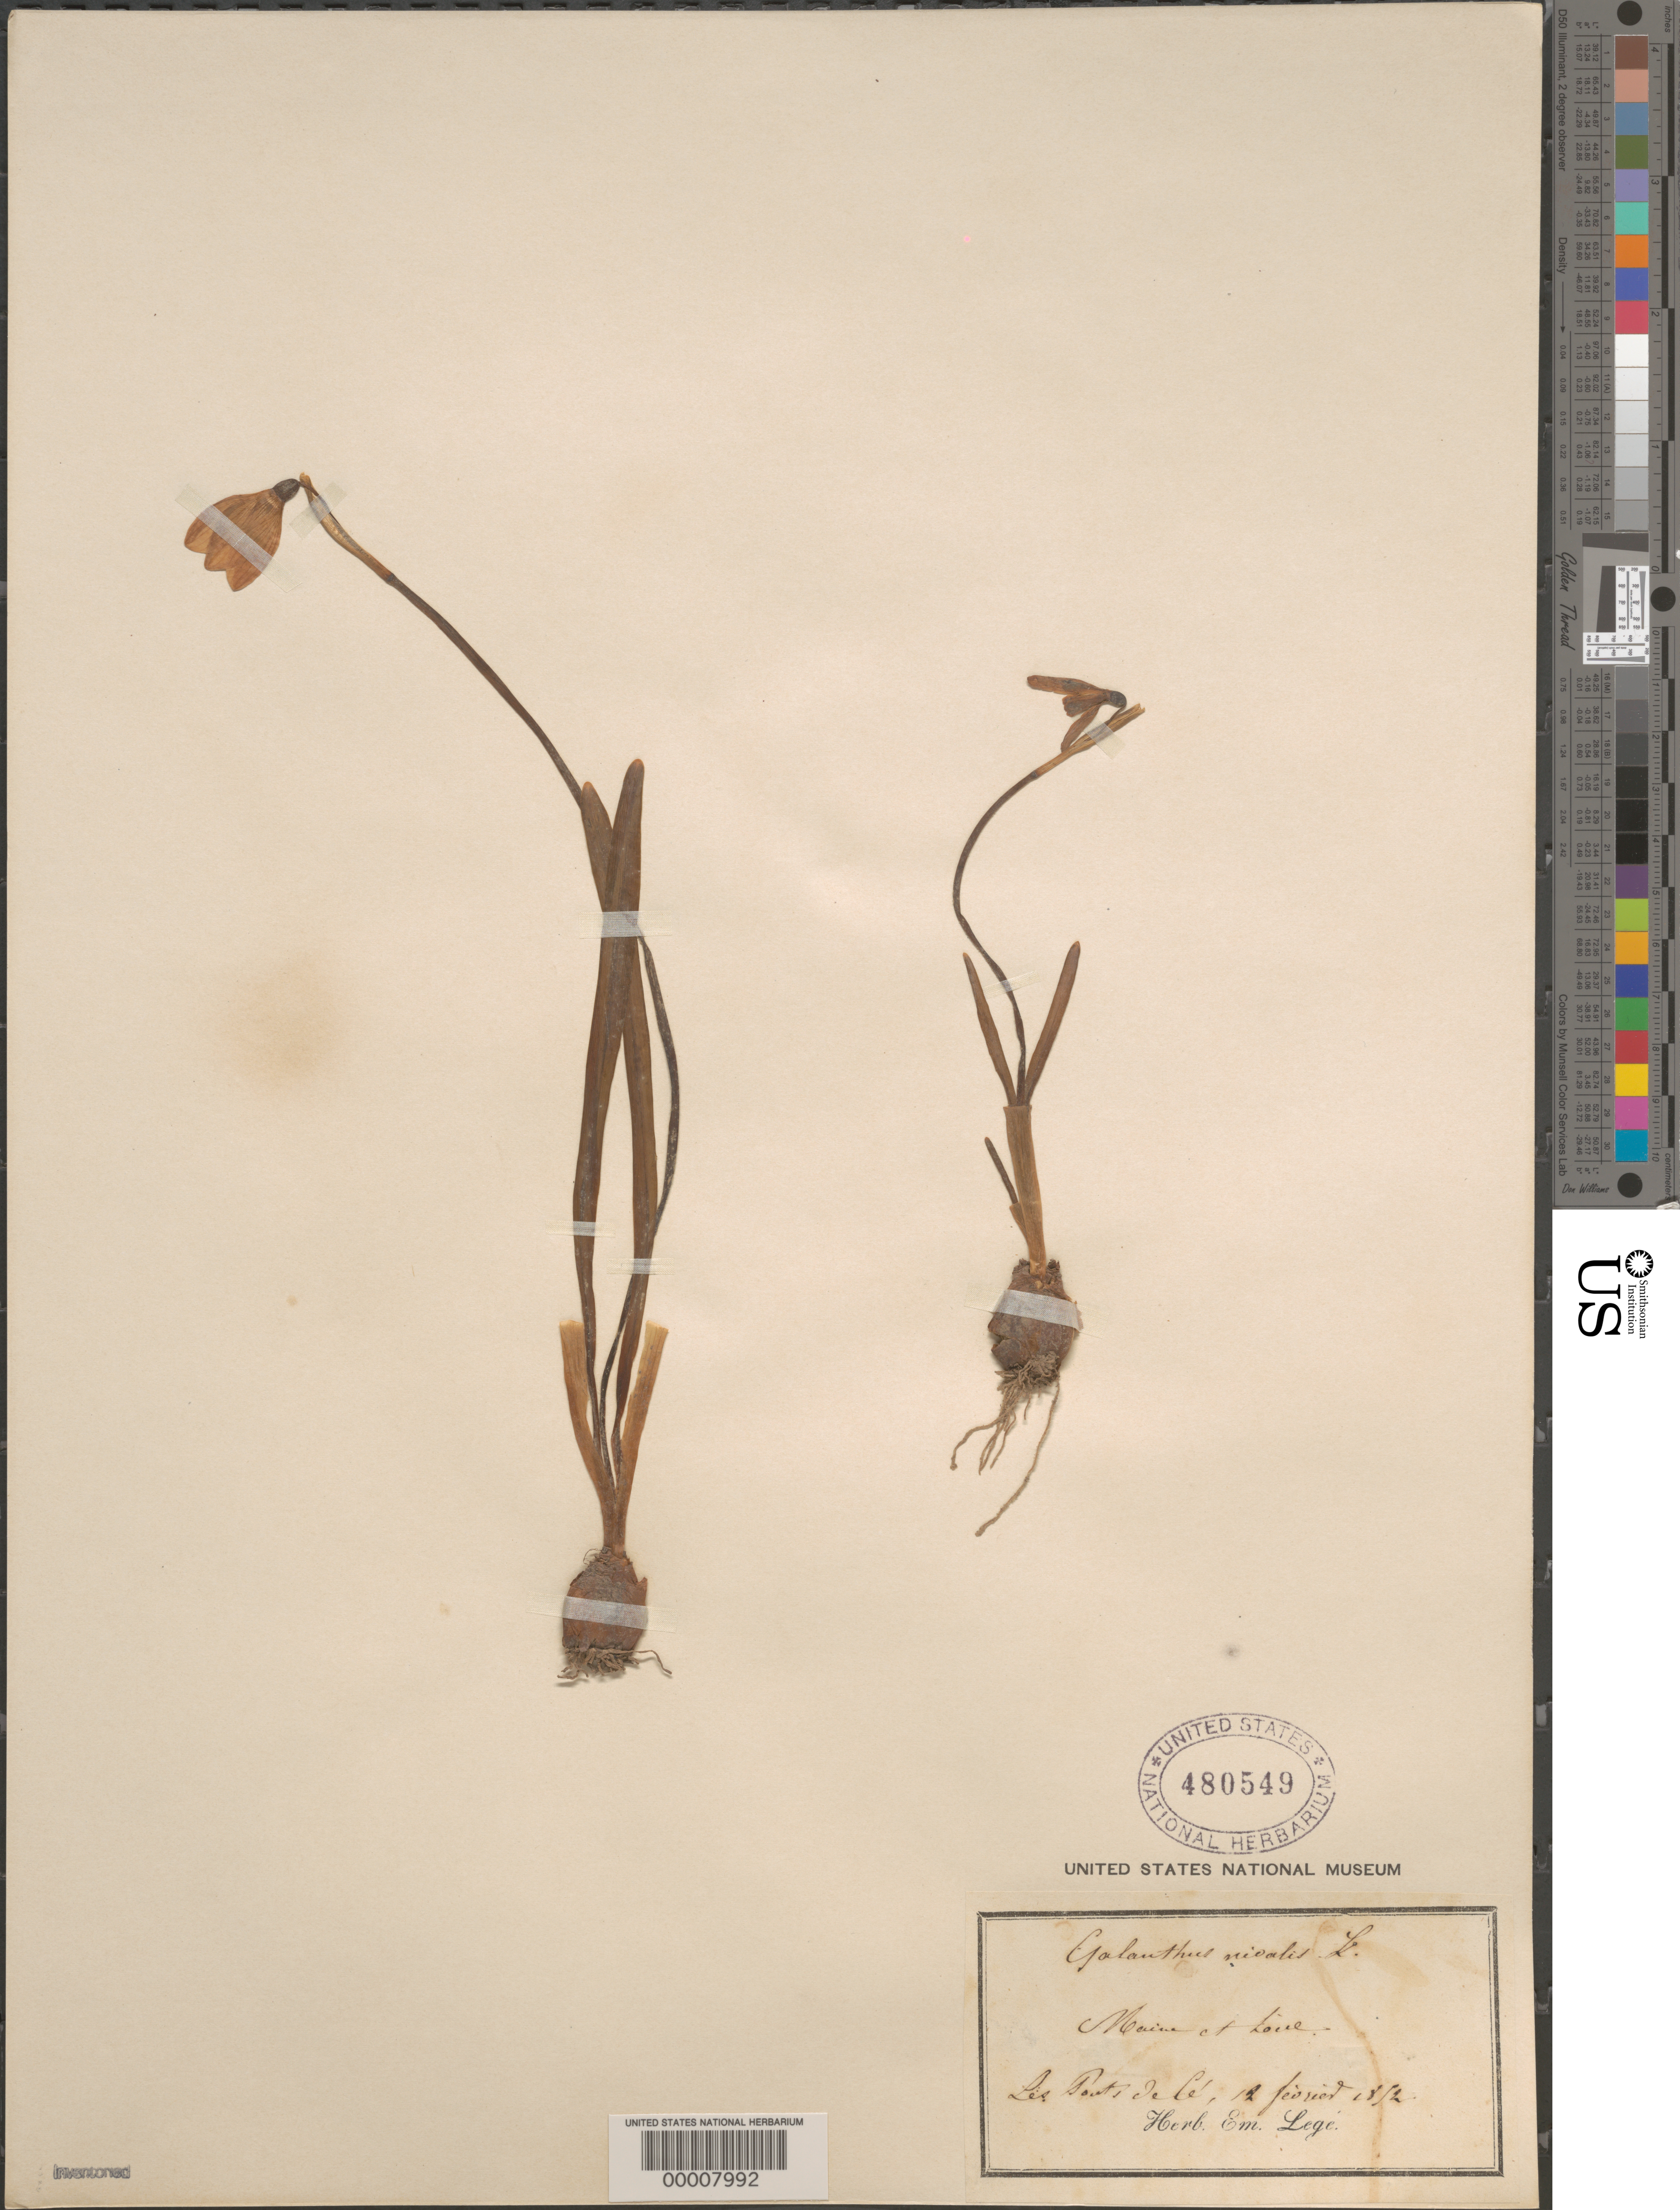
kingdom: Plantae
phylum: Tracheophyta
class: Liliopsida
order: Asparagales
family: Amaryllidaceae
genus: Galanthus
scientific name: Galanthus nivalis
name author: L.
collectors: E. Lege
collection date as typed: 12 Feb 1852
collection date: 1852-02-12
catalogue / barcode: US 480549